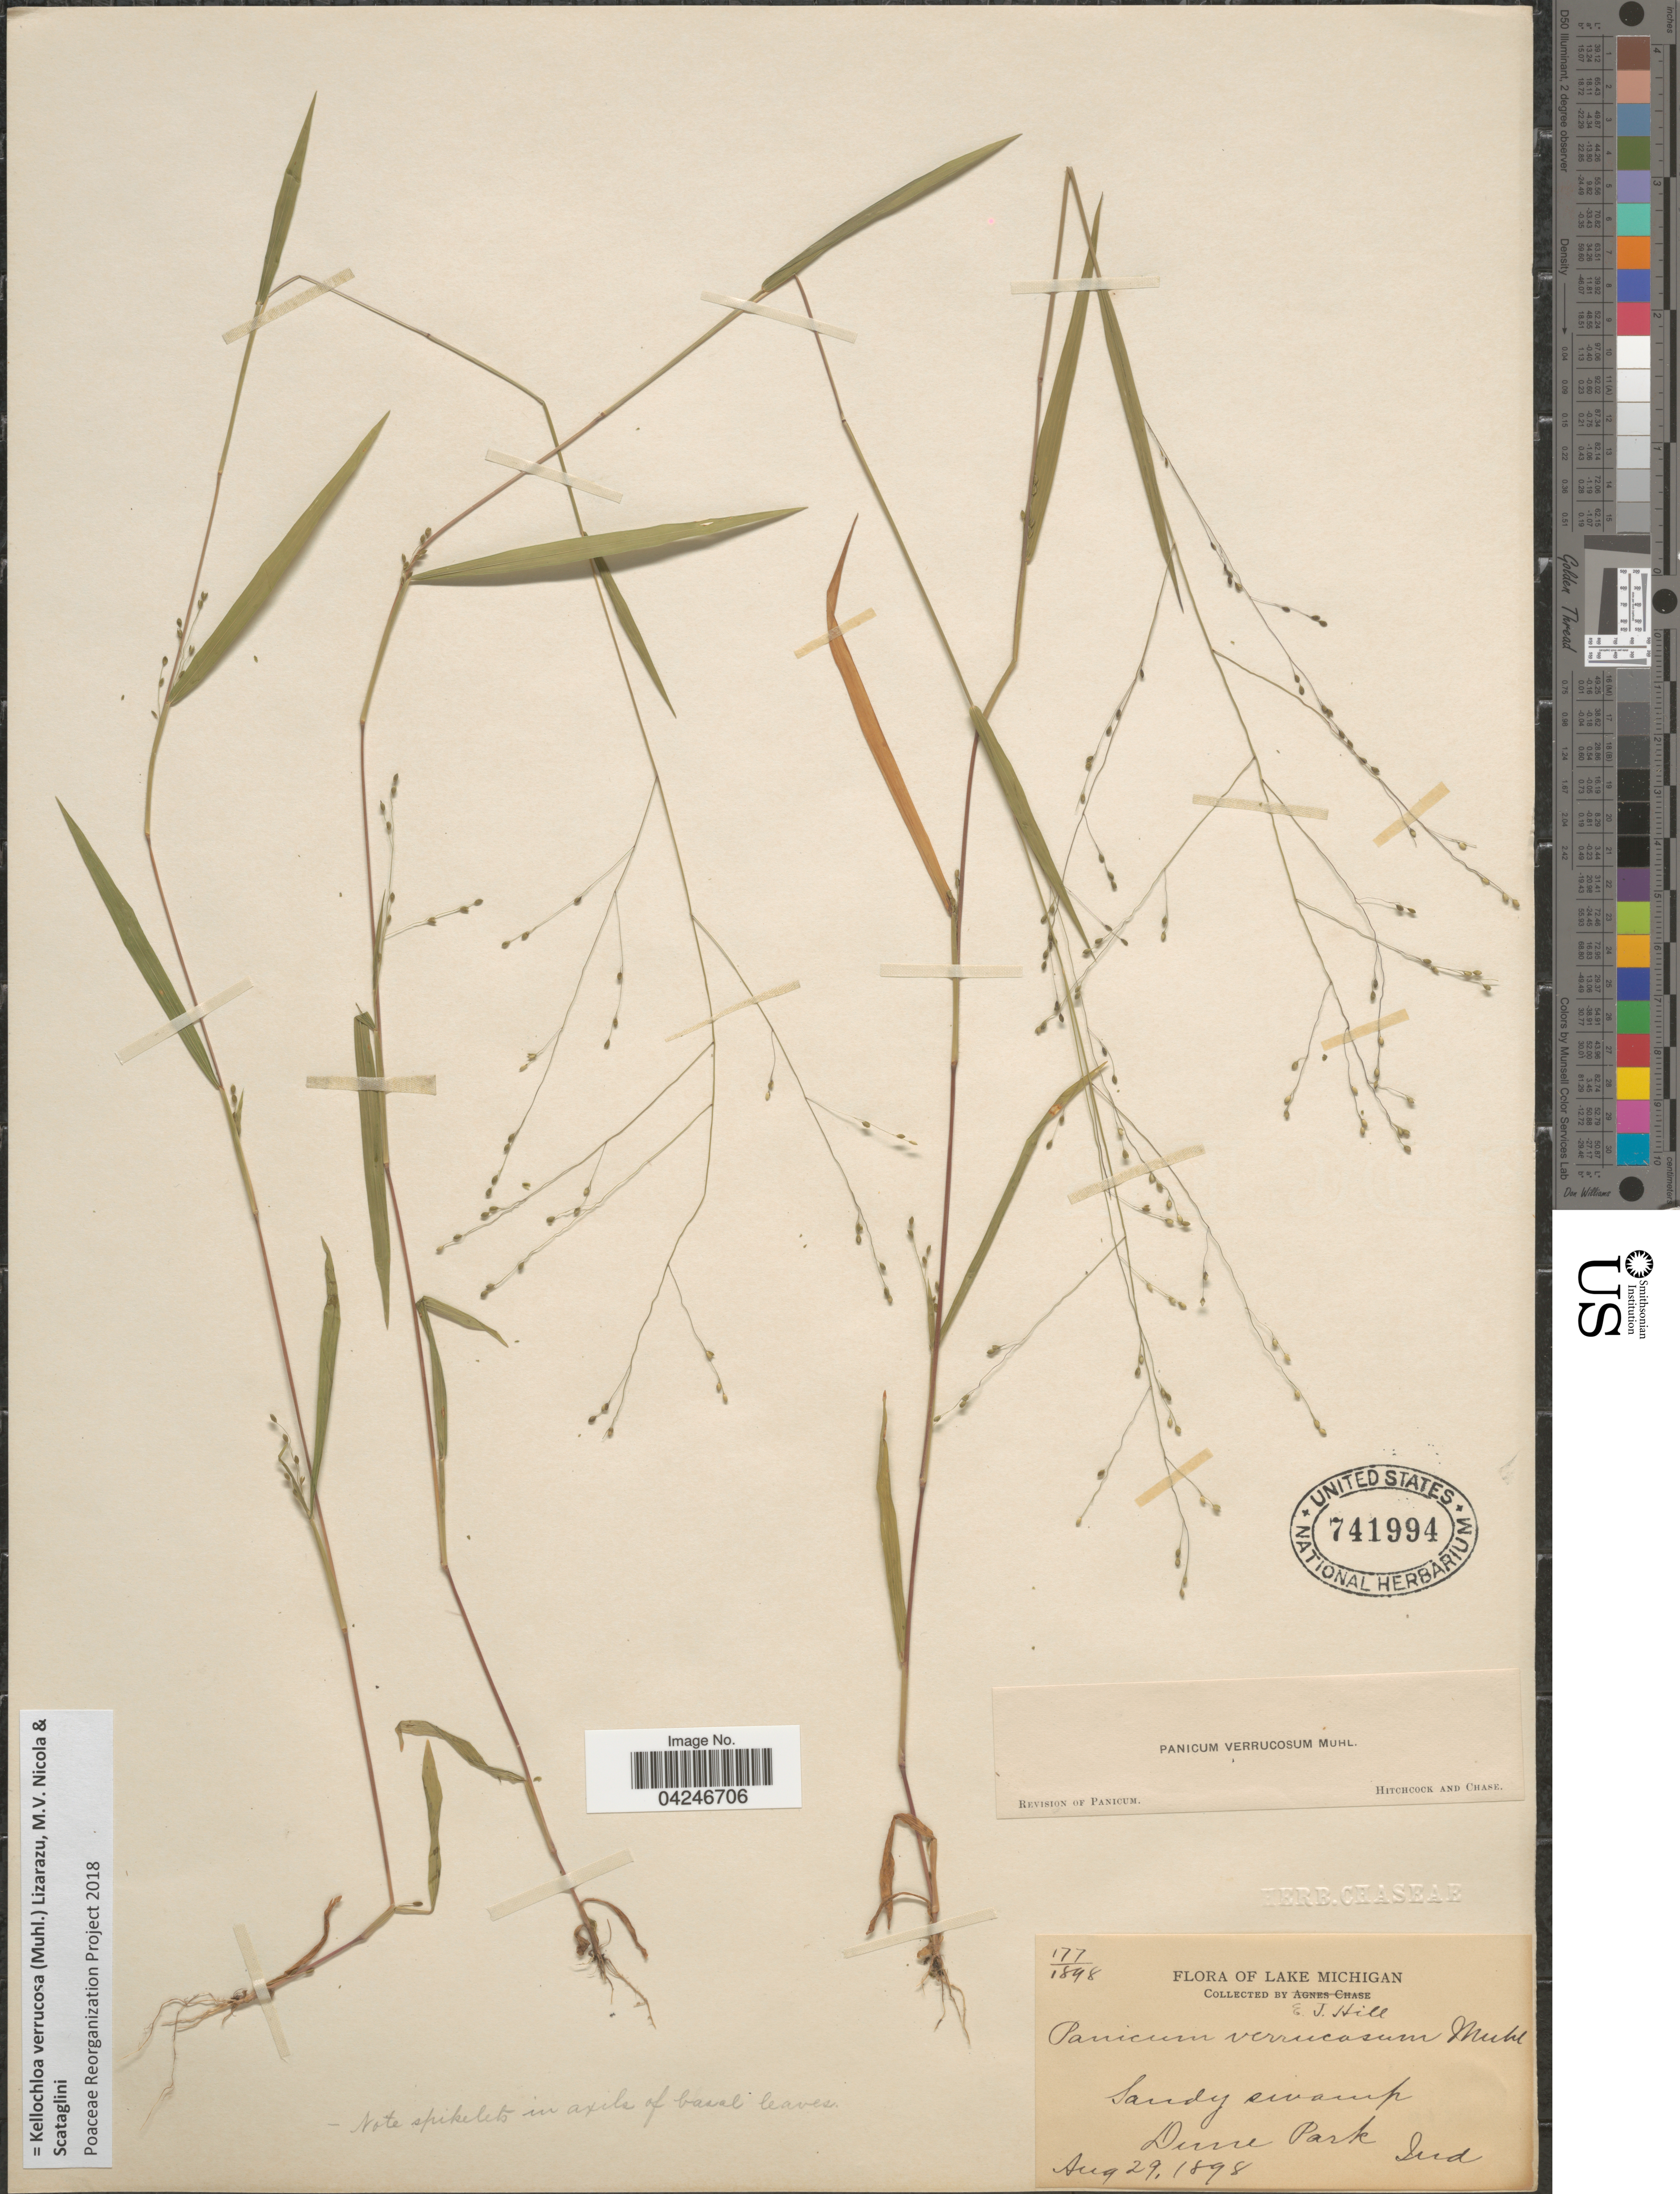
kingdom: Plantae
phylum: Tracheophyta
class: Liliopsida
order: Poales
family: Poaceae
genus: Kellochloa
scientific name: Kellochloa verrucosa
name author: (Muhl.) Lizarazu et al.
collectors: E. J. Hill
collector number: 177/1898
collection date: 1898-08-29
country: United States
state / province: Indiana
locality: Lake Michigan. Dune Park.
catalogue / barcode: US 741994